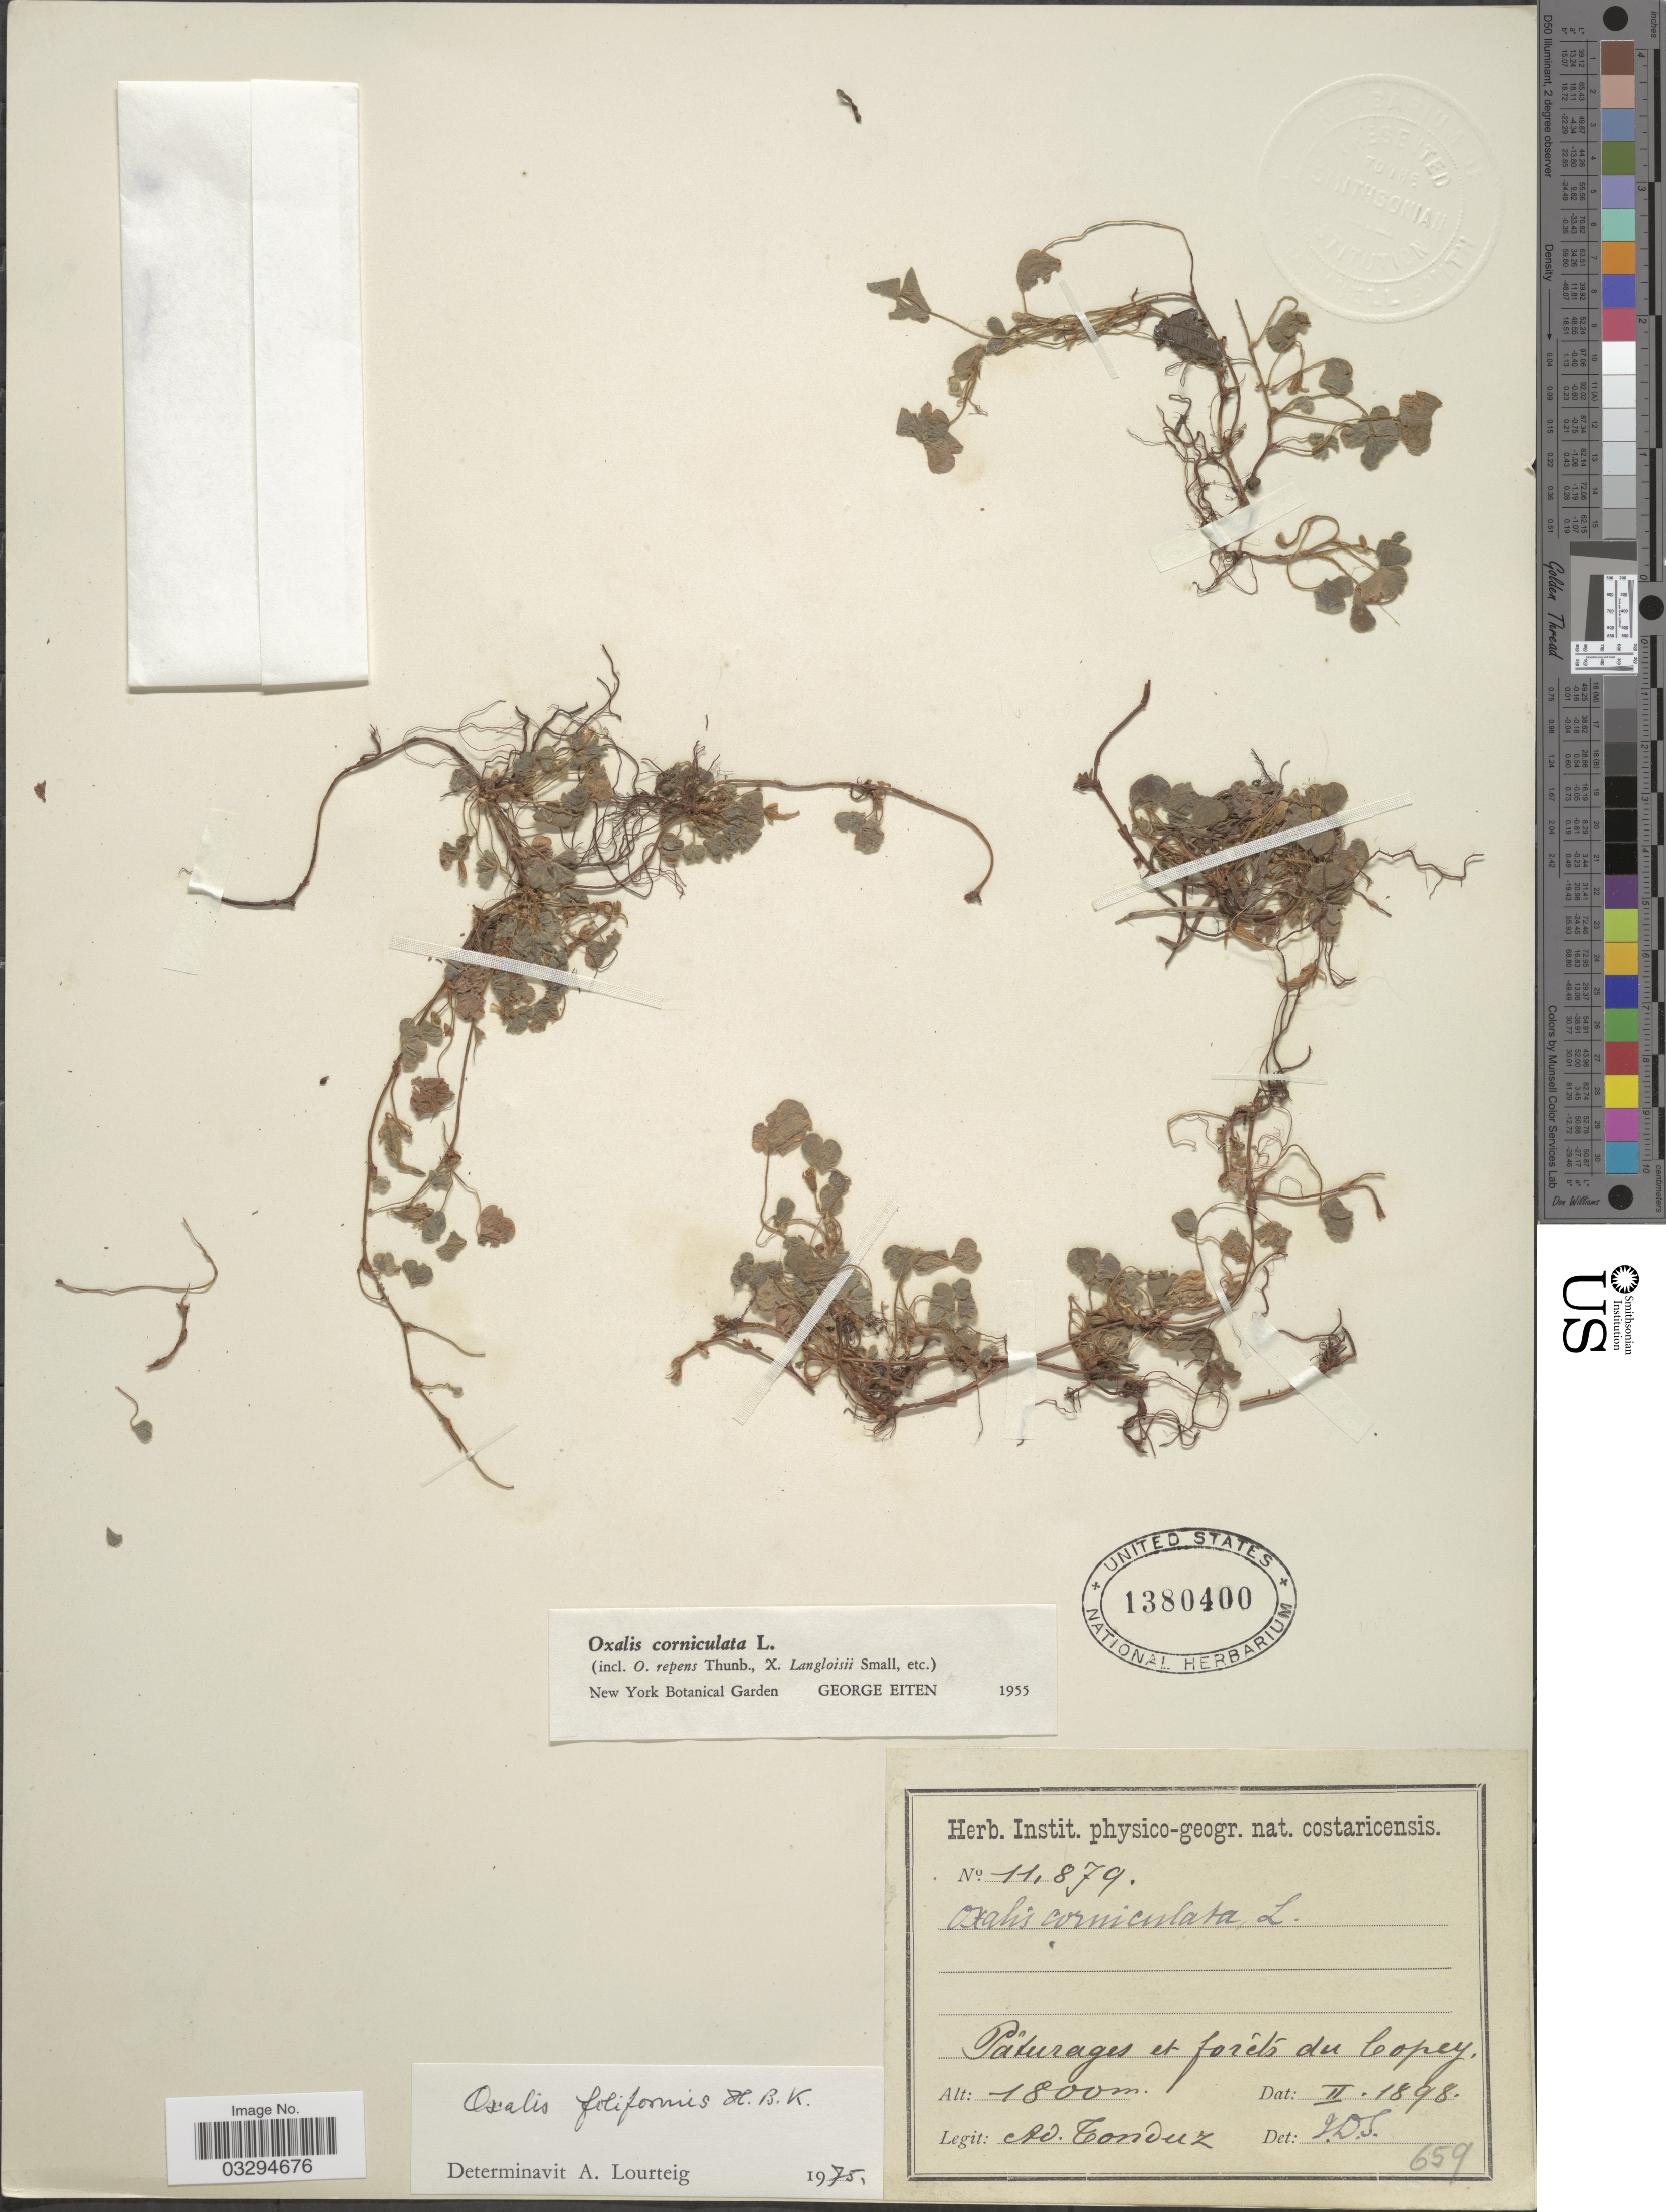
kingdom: Plantae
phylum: Tracheophyta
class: Magnoliopsida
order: Oxalidales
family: Oxalidaceae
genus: Oxalis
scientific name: Oxalis filiformis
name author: Kunth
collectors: A. Tonduz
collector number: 11879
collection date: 1898-02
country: Costa Rica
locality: Pâturages et forêts du Copey.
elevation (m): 1800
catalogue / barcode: US 1380400